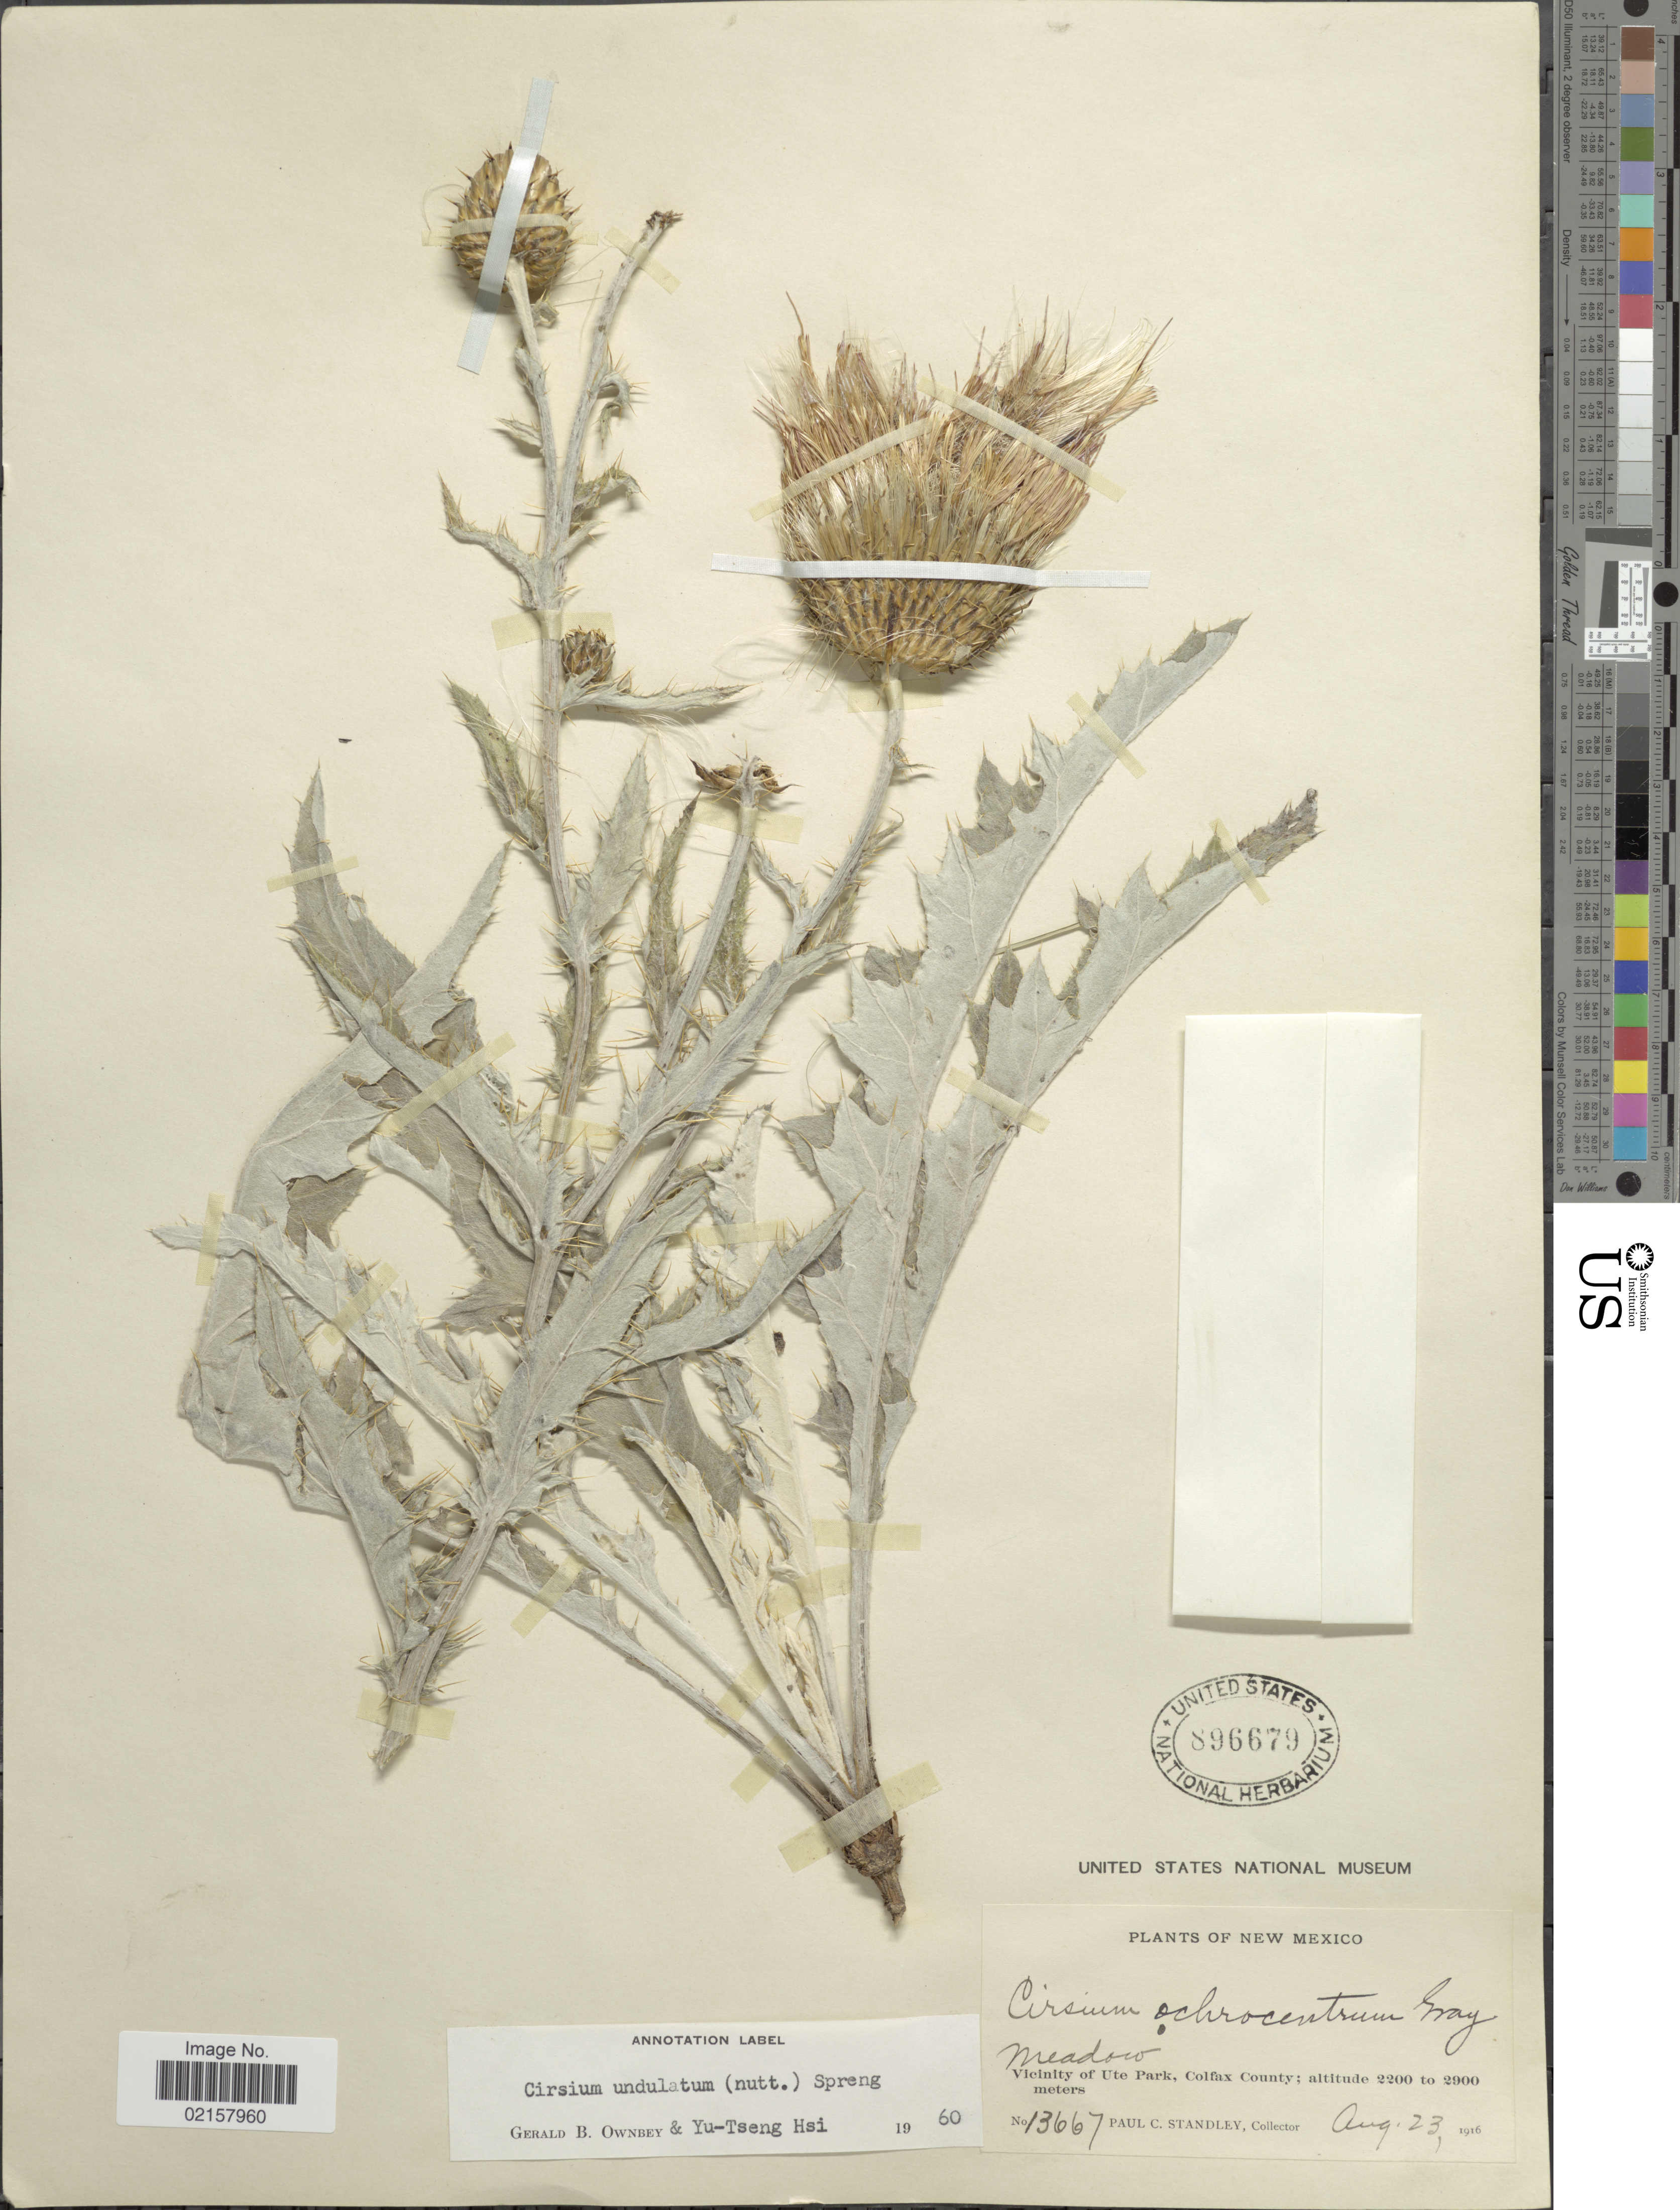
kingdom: Plantae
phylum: Tracheophyta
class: Magnoliopsida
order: Asterales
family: Asteraceae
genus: Cirsium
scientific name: Cirsium undulatum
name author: (Nutt.) Spreng.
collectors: P. C. Standley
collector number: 13667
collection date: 1916-08-23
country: United States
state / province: New Mexico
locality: Meadow, vicinity of Ute Park, Colfax County.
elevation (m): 2200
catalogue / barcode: US 896679